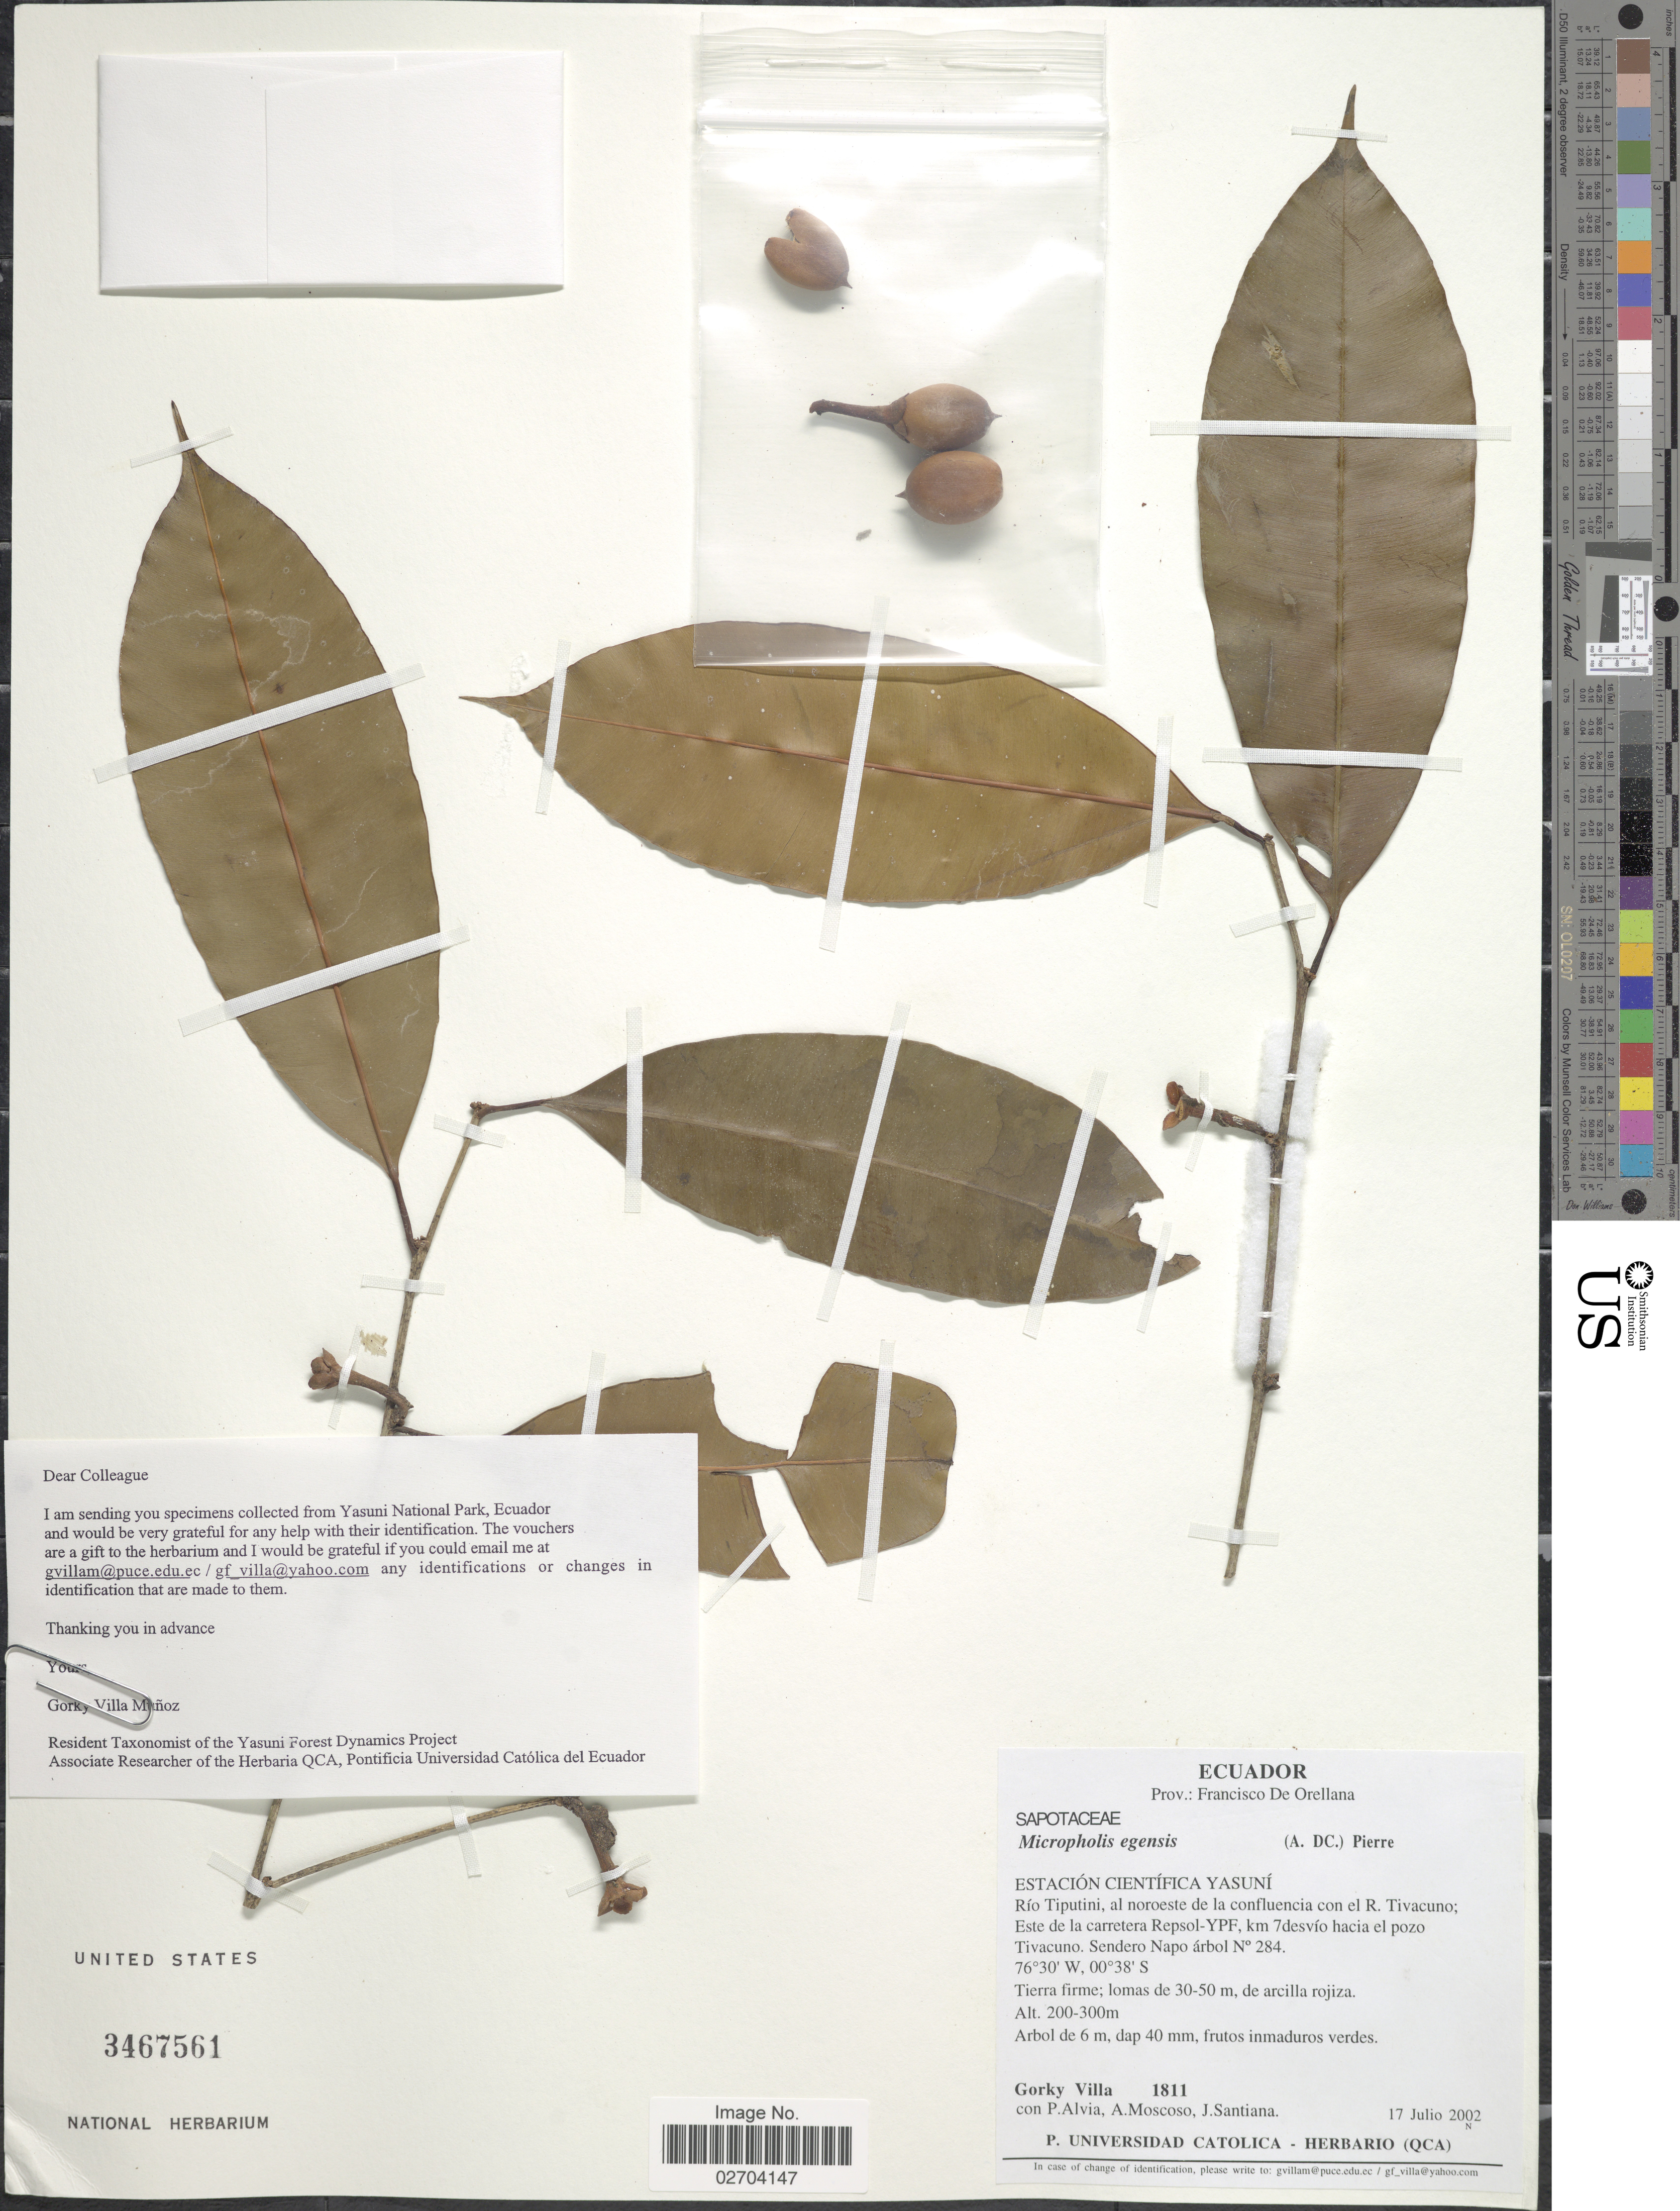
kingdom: Plantae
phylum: Tracheophyta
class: Magnoliopsida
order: Ericales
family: Sapotaceae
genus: Micropholis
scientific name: Micropholis egensis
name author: (A. DC.) Pierre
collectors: G. Villa, P. Alvia, A. Moscoso & J. Santiana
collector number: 1811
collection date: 2002-07-17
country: Ecuador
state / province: Orellana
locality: Prov. Francisco de Orellana. Estacion Cientifica Yasuni. Rio Tiputini, al noroeste de la confluencia con el R. Tivacuno; Este de la carretera Repsol - YPF, km 7desvio hacia el pozo Tivacuno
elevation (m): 200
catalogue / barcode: US 3467561